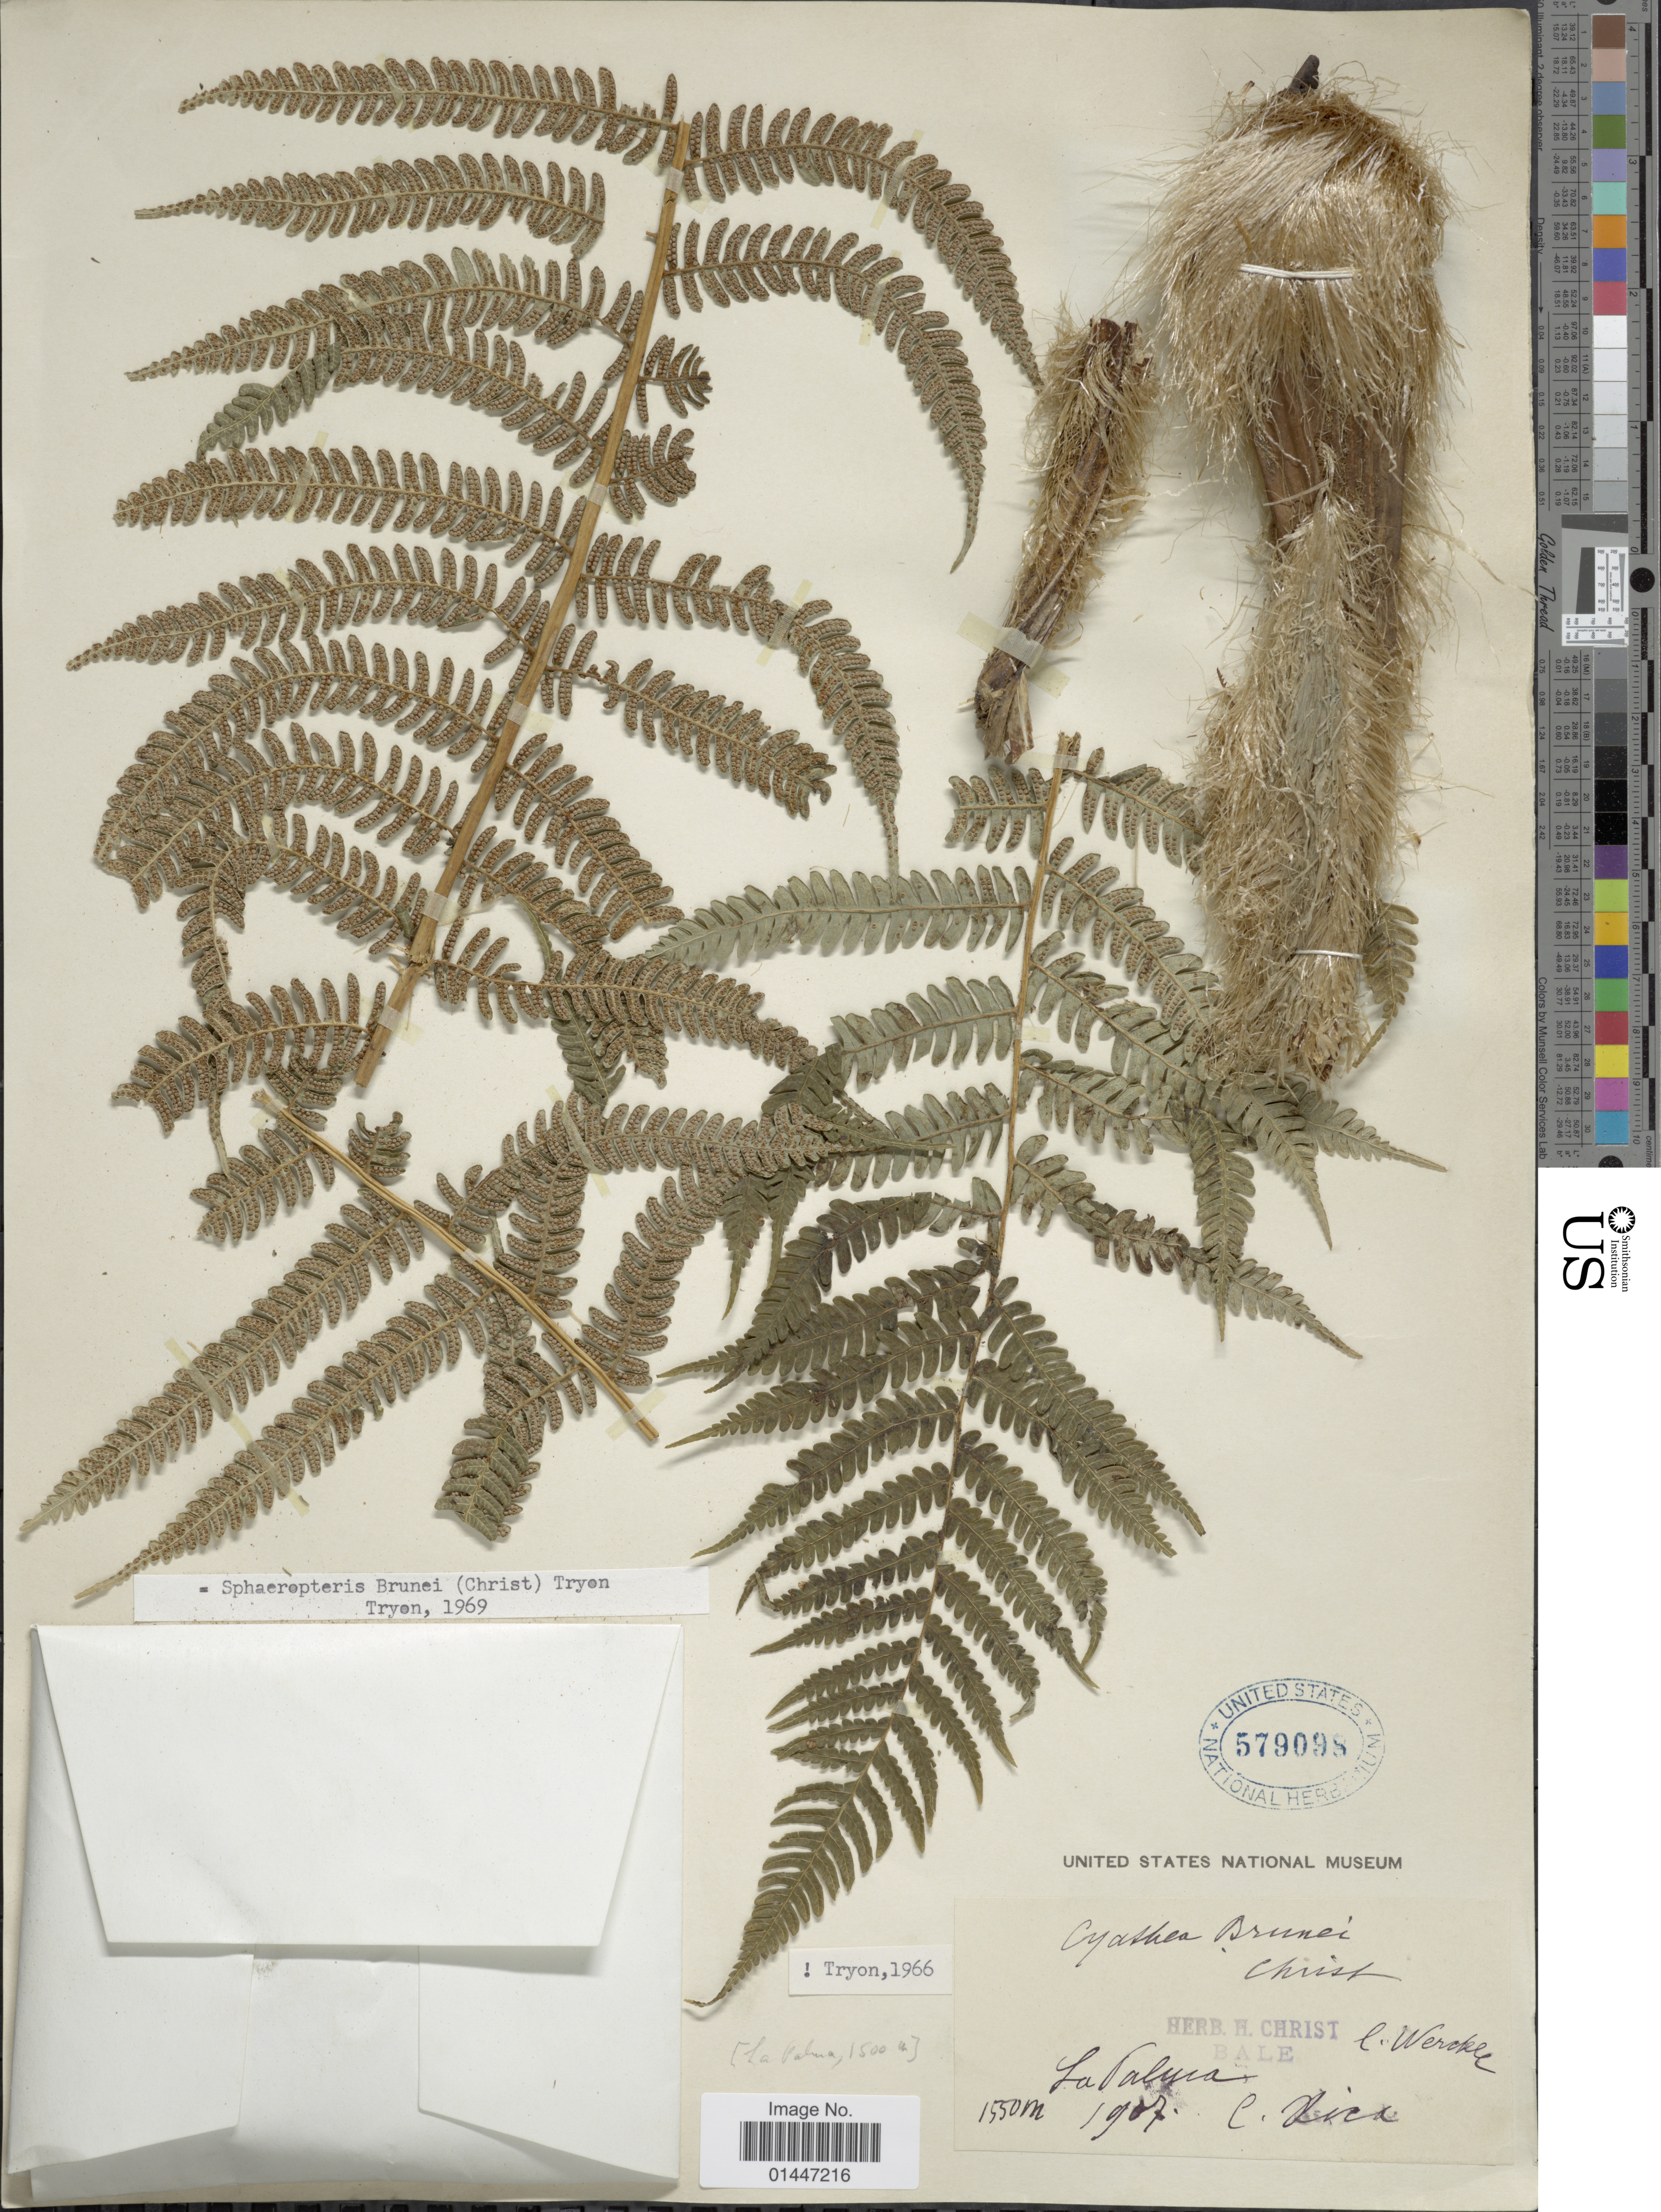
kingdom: Plantae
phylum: Tracheophyta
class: Polypodiopsida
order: Cyatheales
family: Cyatheaceae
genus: Sphaeropteris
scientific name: Sphaeropteris brunei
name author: (Christ) R.M. Tryon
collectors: C. C Wercklé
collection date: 1907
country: Costa Rica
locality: La Palma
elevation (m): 1550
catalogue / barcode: US 579098